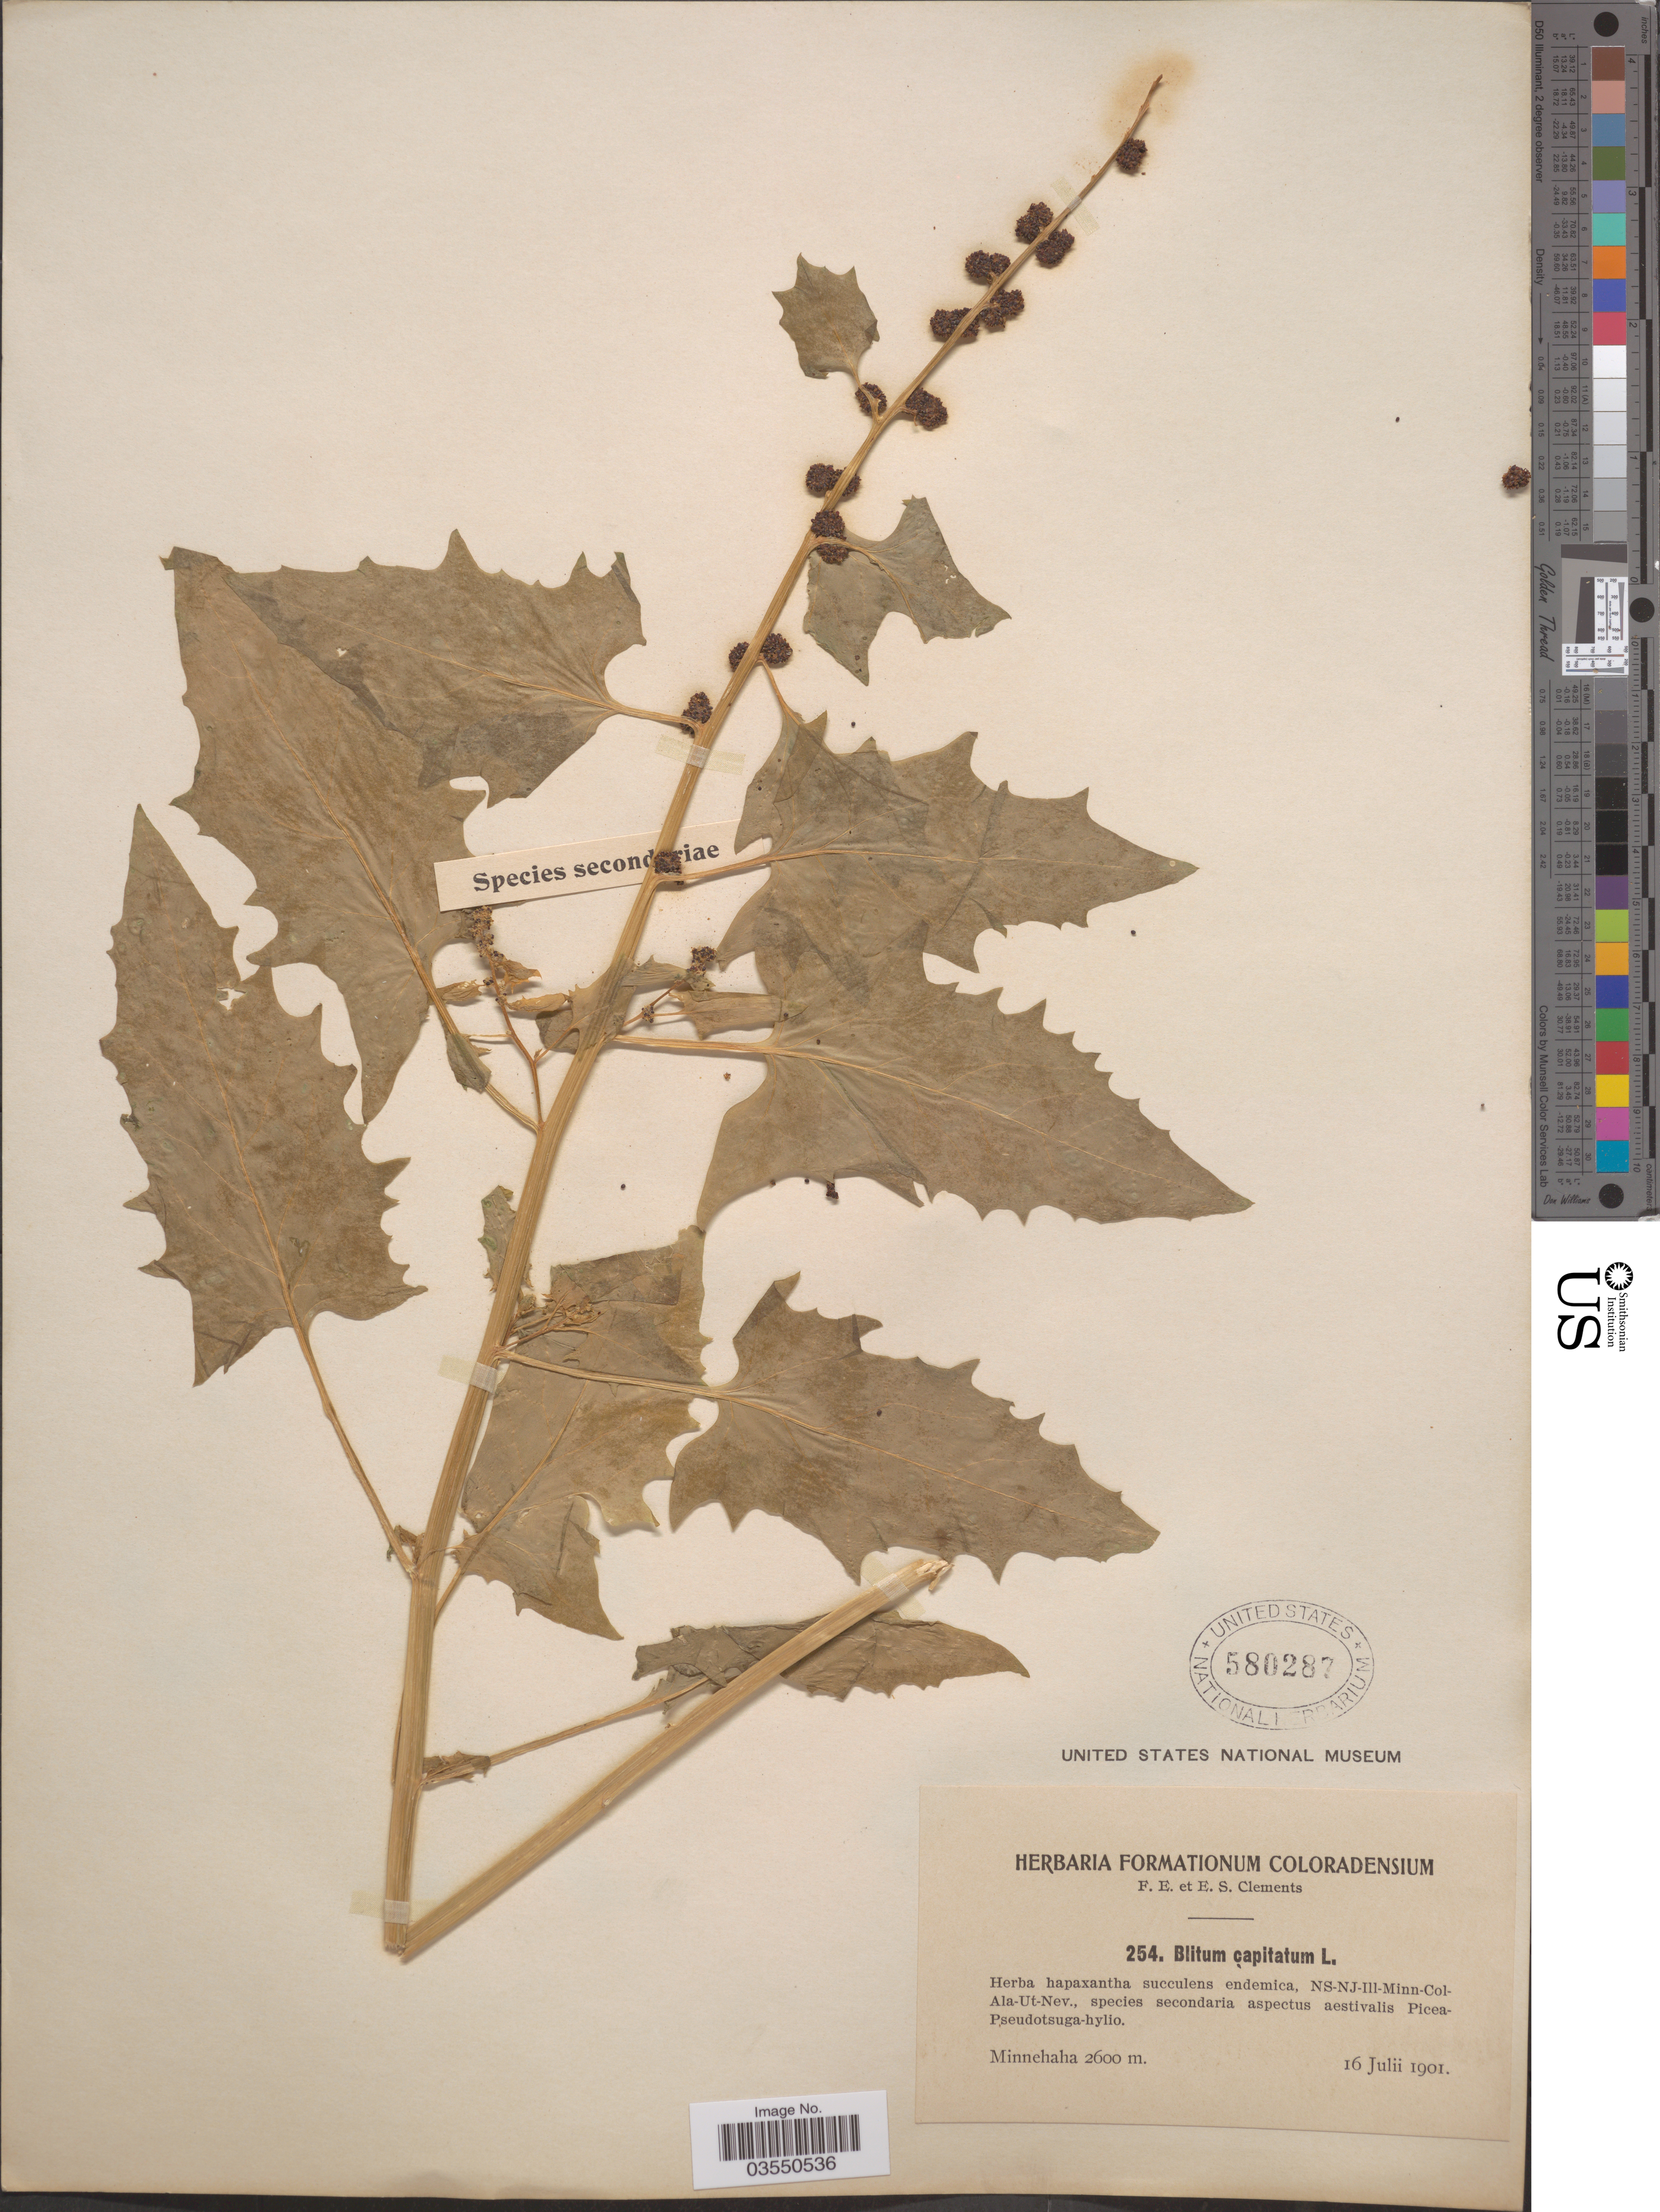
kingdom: Plantae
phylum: Tracheophyta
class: Magnoliopsida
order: Caryophyllales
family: Amaranthaceae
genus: Blitum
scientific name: Blitum capitatum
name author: L.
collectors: F. E. Clements & E. S. Clements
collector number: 254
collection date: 1901-07-16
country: United States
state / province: Colorado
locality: Minnehaha.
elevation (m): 2600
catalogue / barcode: US 580287